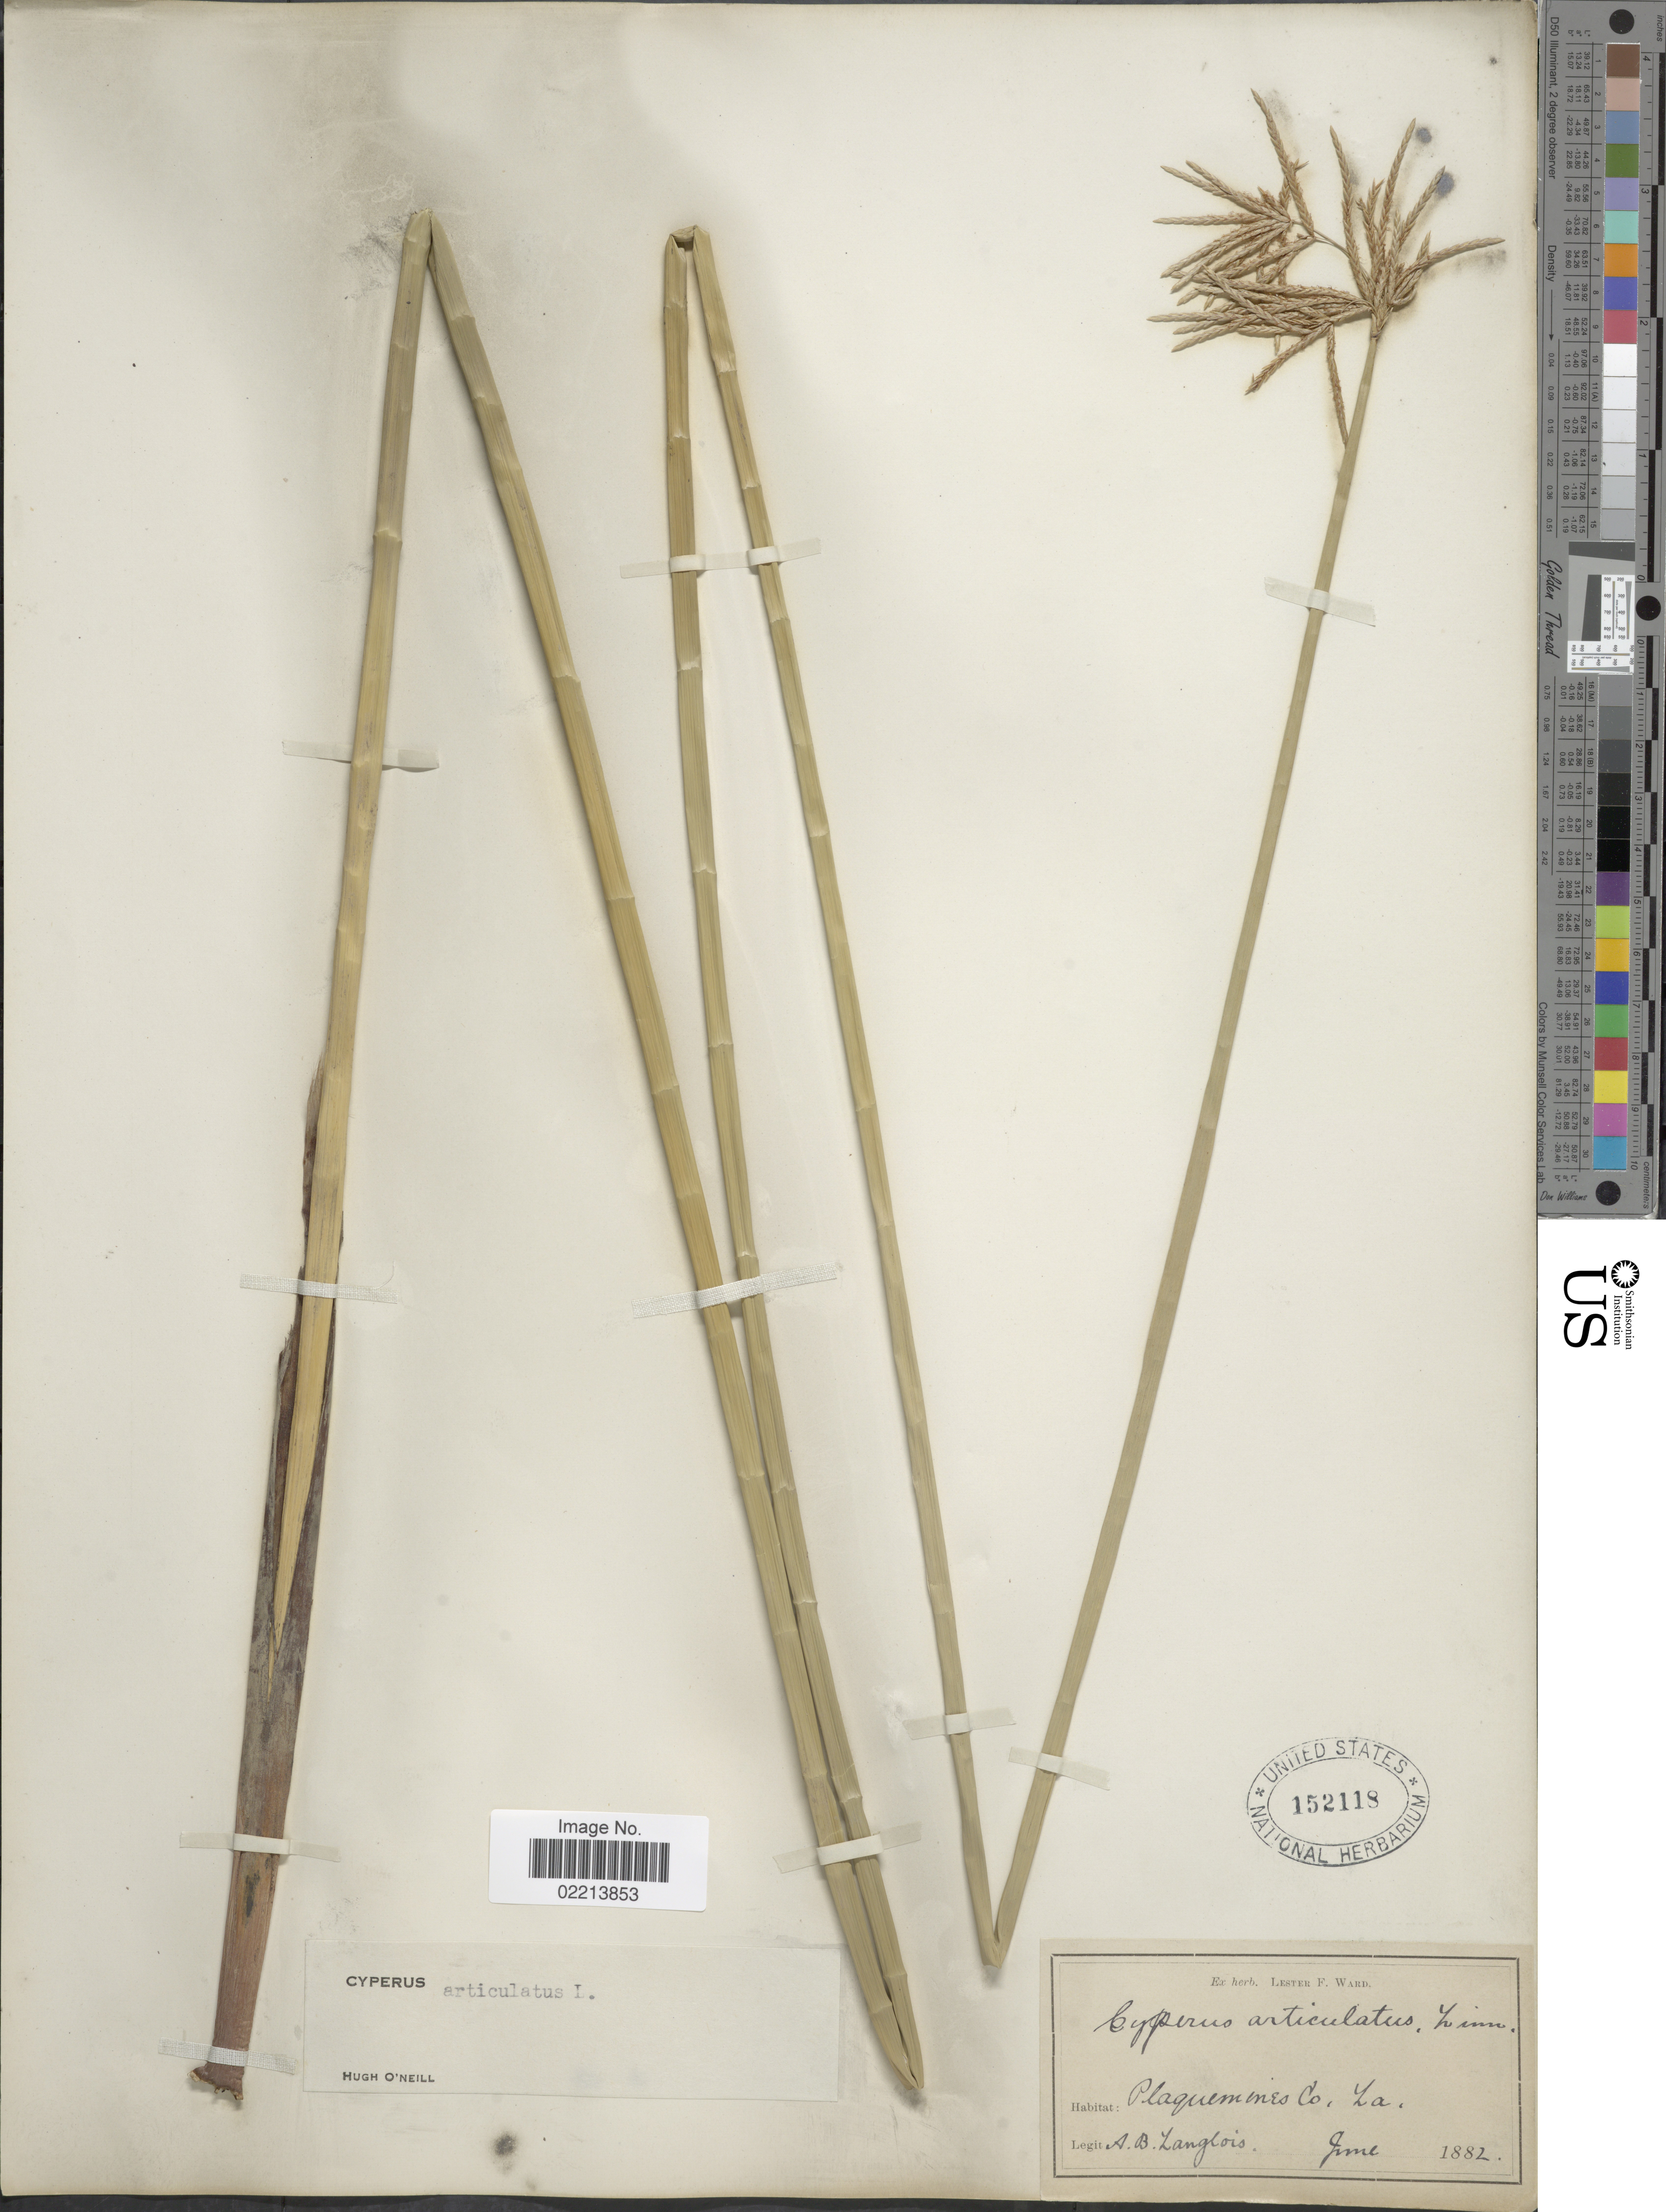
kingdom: Plantae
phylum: Tracheophyta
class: Liliopsida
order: Poales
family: Cyperaceae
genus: Cyperus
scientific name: Cyperus articulatus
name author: L.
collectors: A. Langlois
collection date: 1882-06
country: United States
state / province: Louisiana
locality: Plaquemines Co.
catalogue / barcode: US 152118